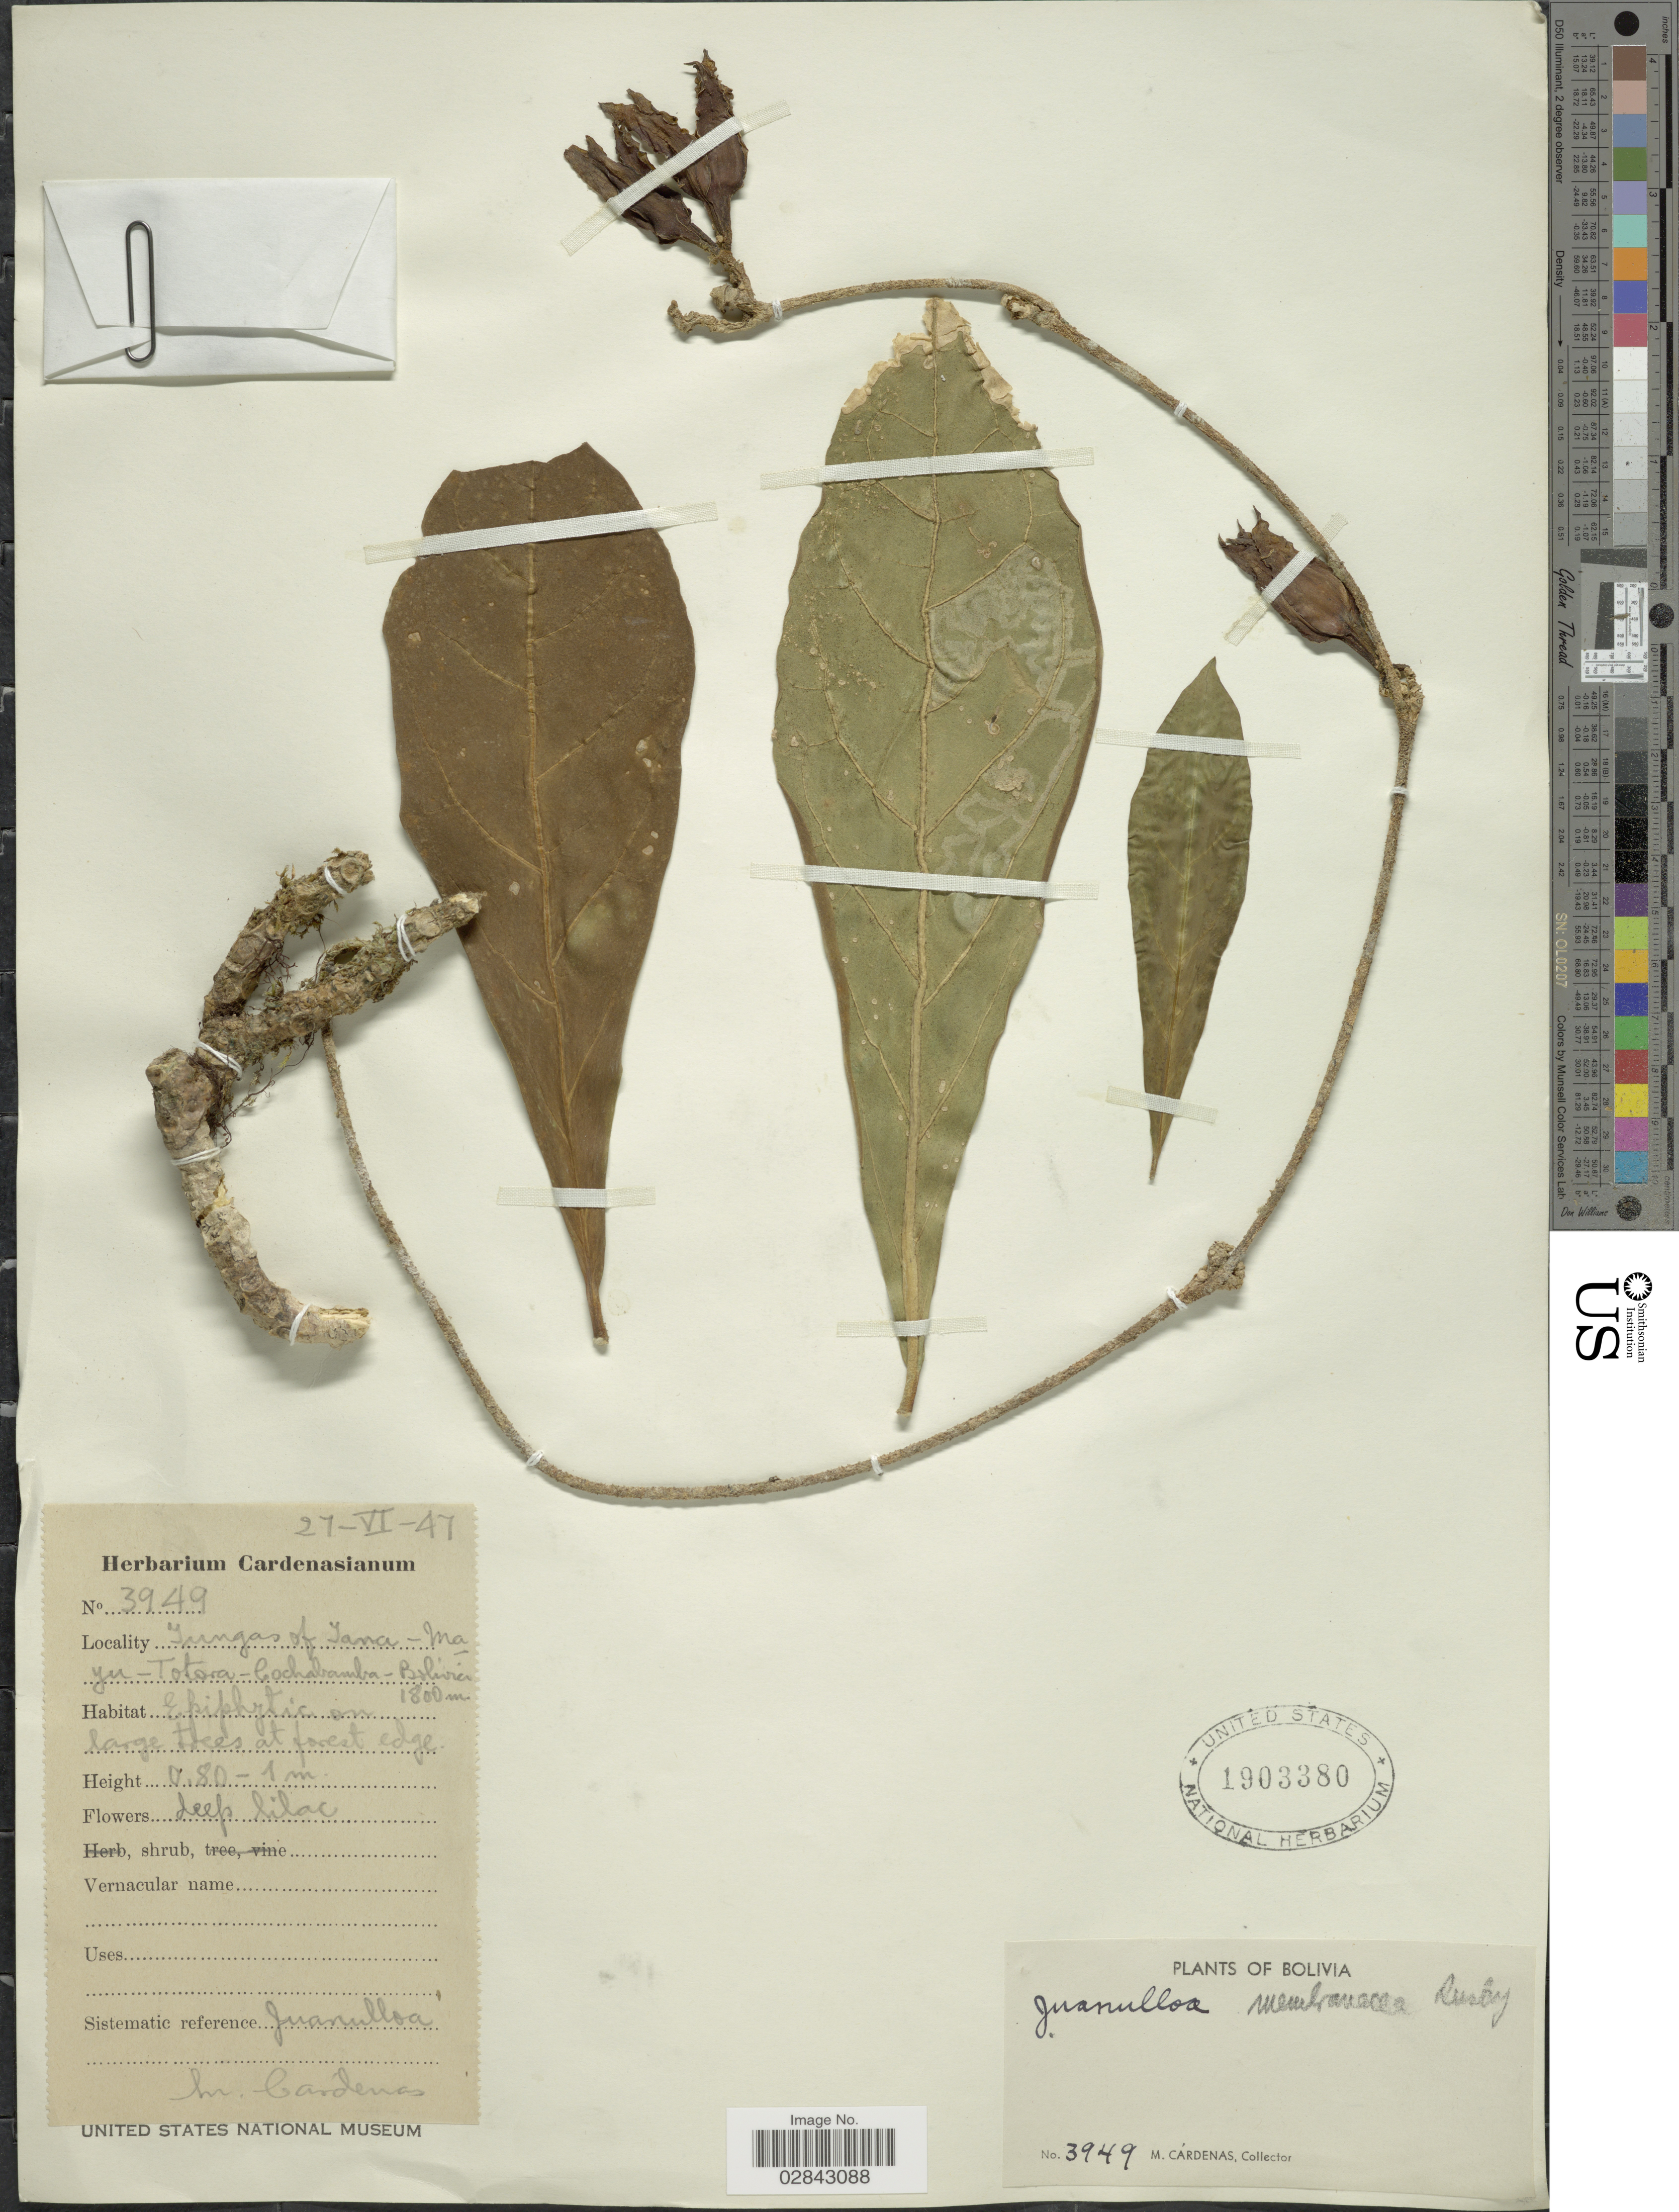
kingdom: Plantae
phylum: Tracheophyta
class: Magnoliopsida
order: Solanales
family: Solanaceae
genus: Juanulloa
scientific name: Juanulloa parasitica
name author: Ruiz & Pav.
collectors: M. Cárdenas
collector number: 3949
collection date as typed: Transcribed d/m/y: 27/6/47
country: Bolivia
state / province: Cochabamba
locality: Yungas of Yana-Mayu-Totora.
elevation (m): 1800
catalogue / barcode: US 1903380